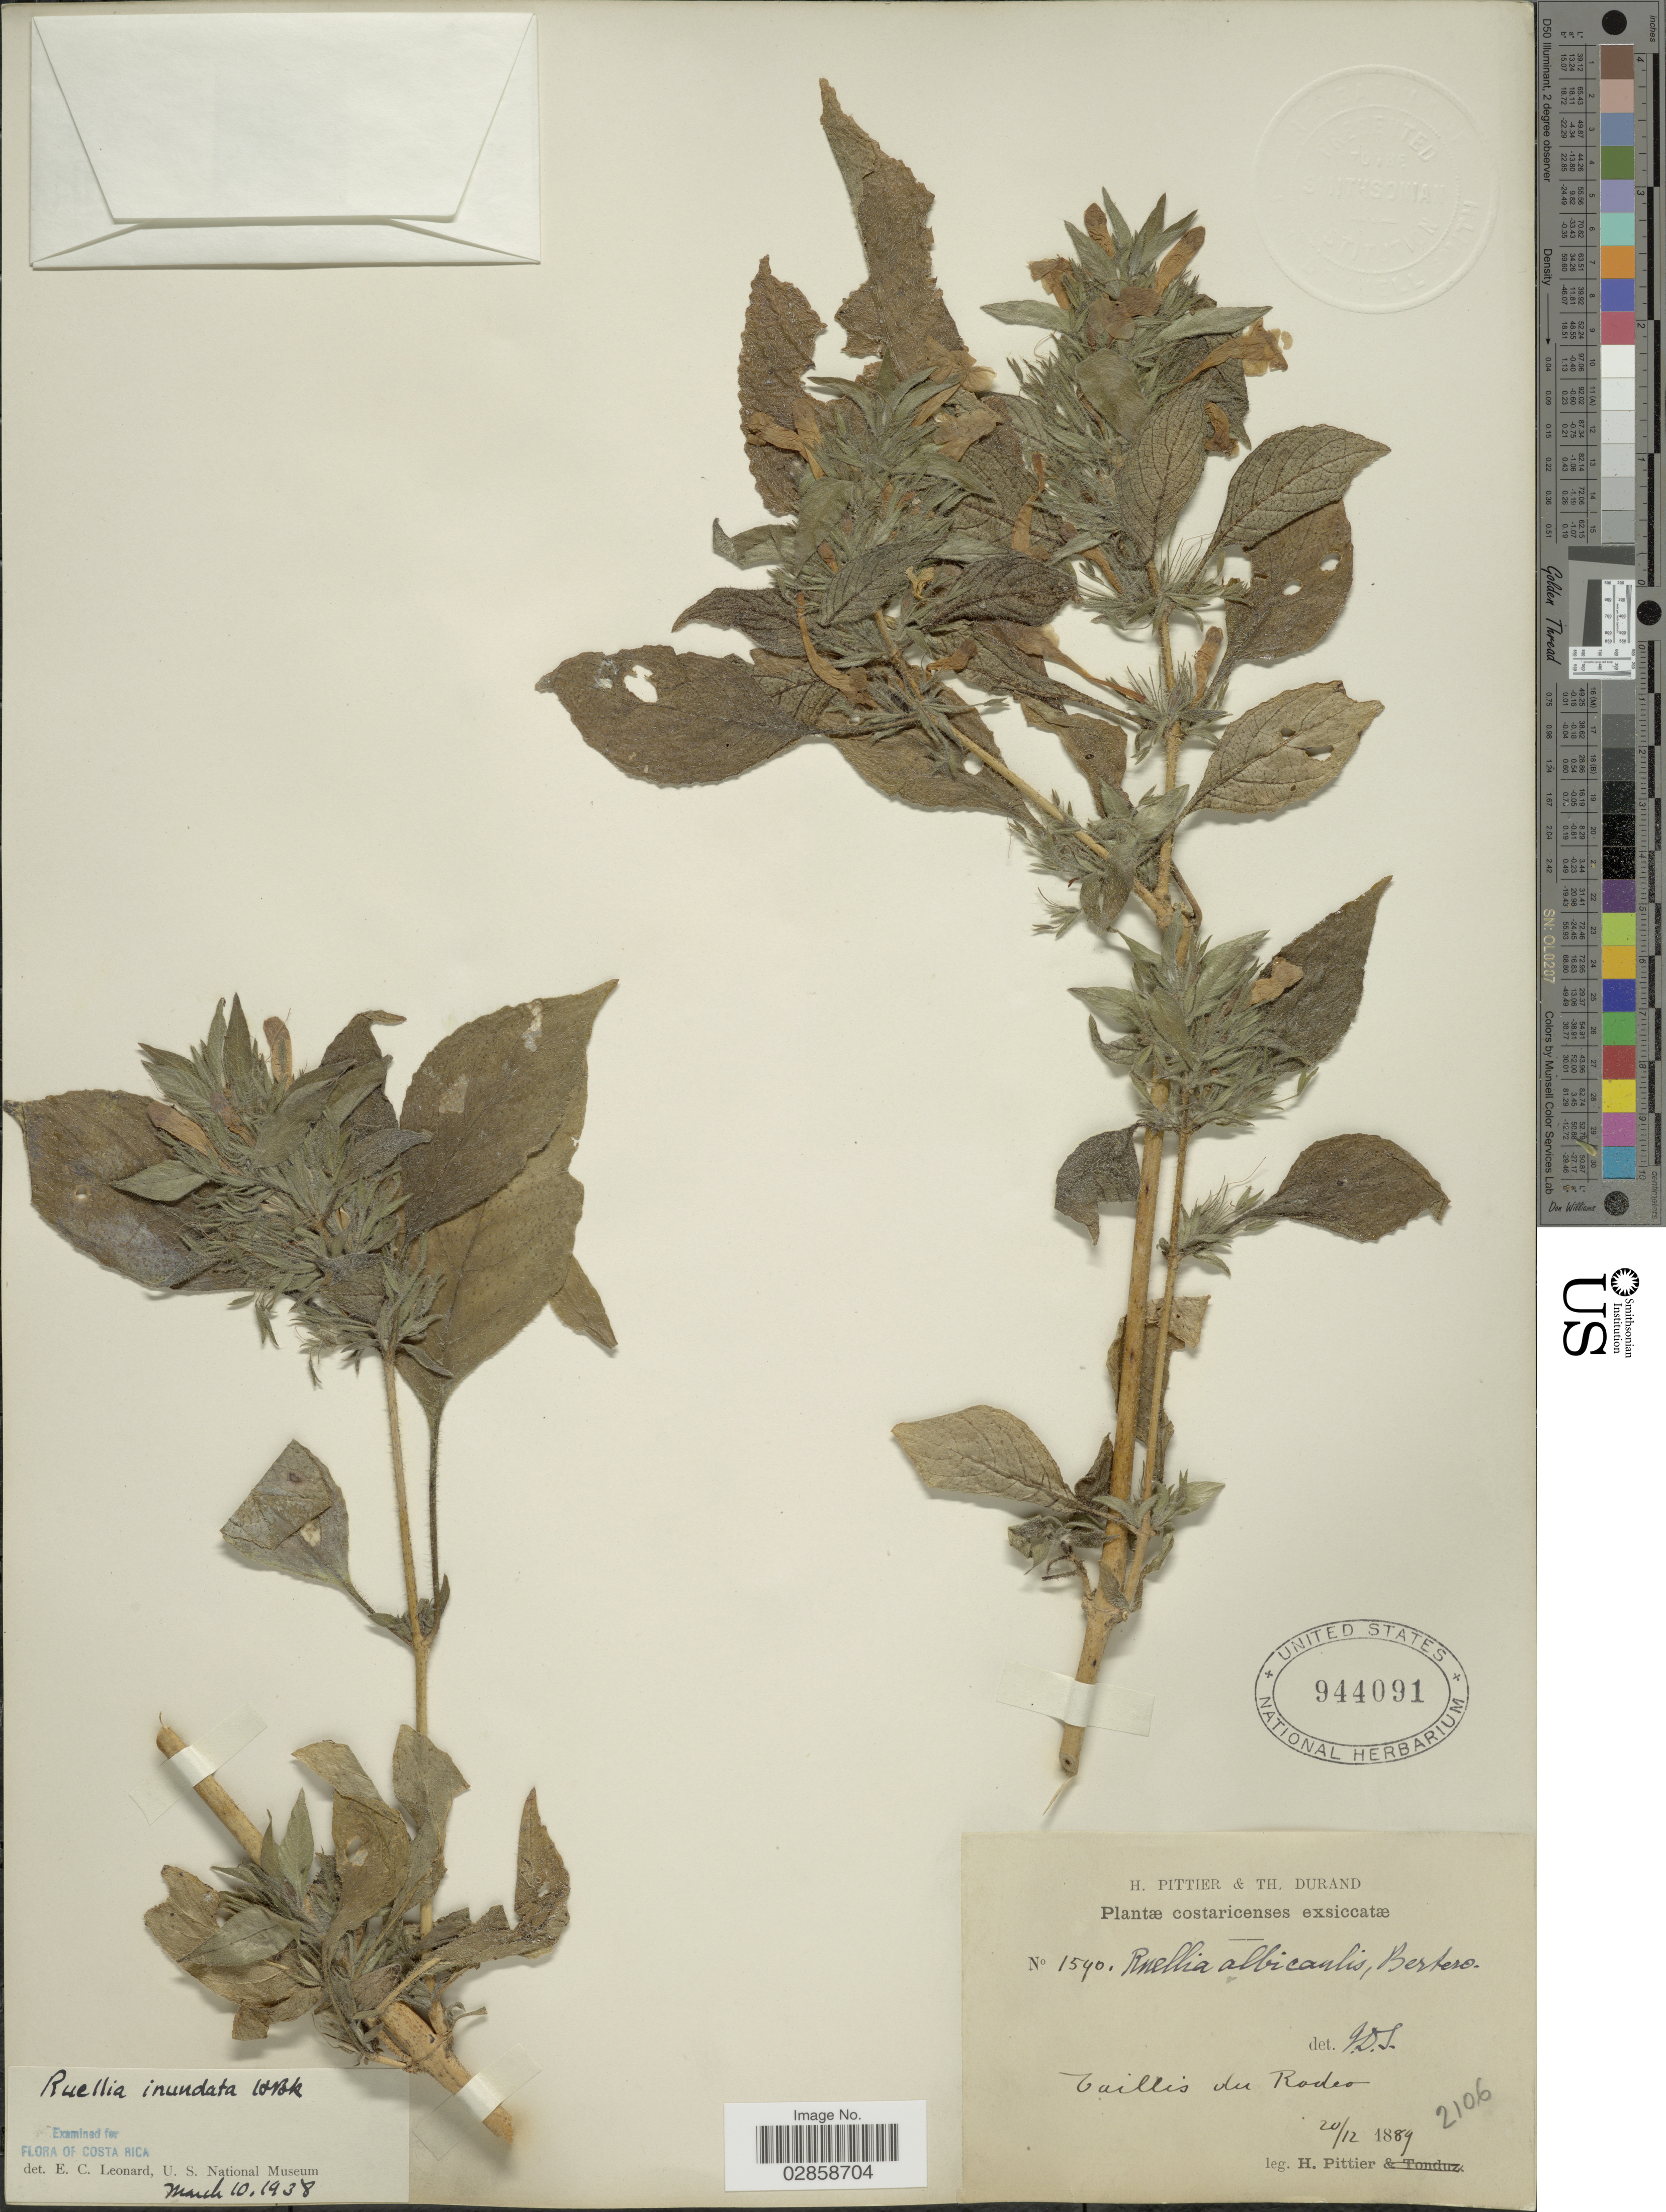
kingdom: Plantae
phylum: Tracheophyta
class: Magnoliopsida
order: Lamiales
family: Acanthaceae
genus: Ruellia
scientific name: Ruellia inundata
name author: Kunth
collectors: H. F. Pittier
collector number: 1540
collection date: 1889-12-20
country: Costa Rica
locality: Taillis du Rodeo.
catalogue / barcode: US 944091